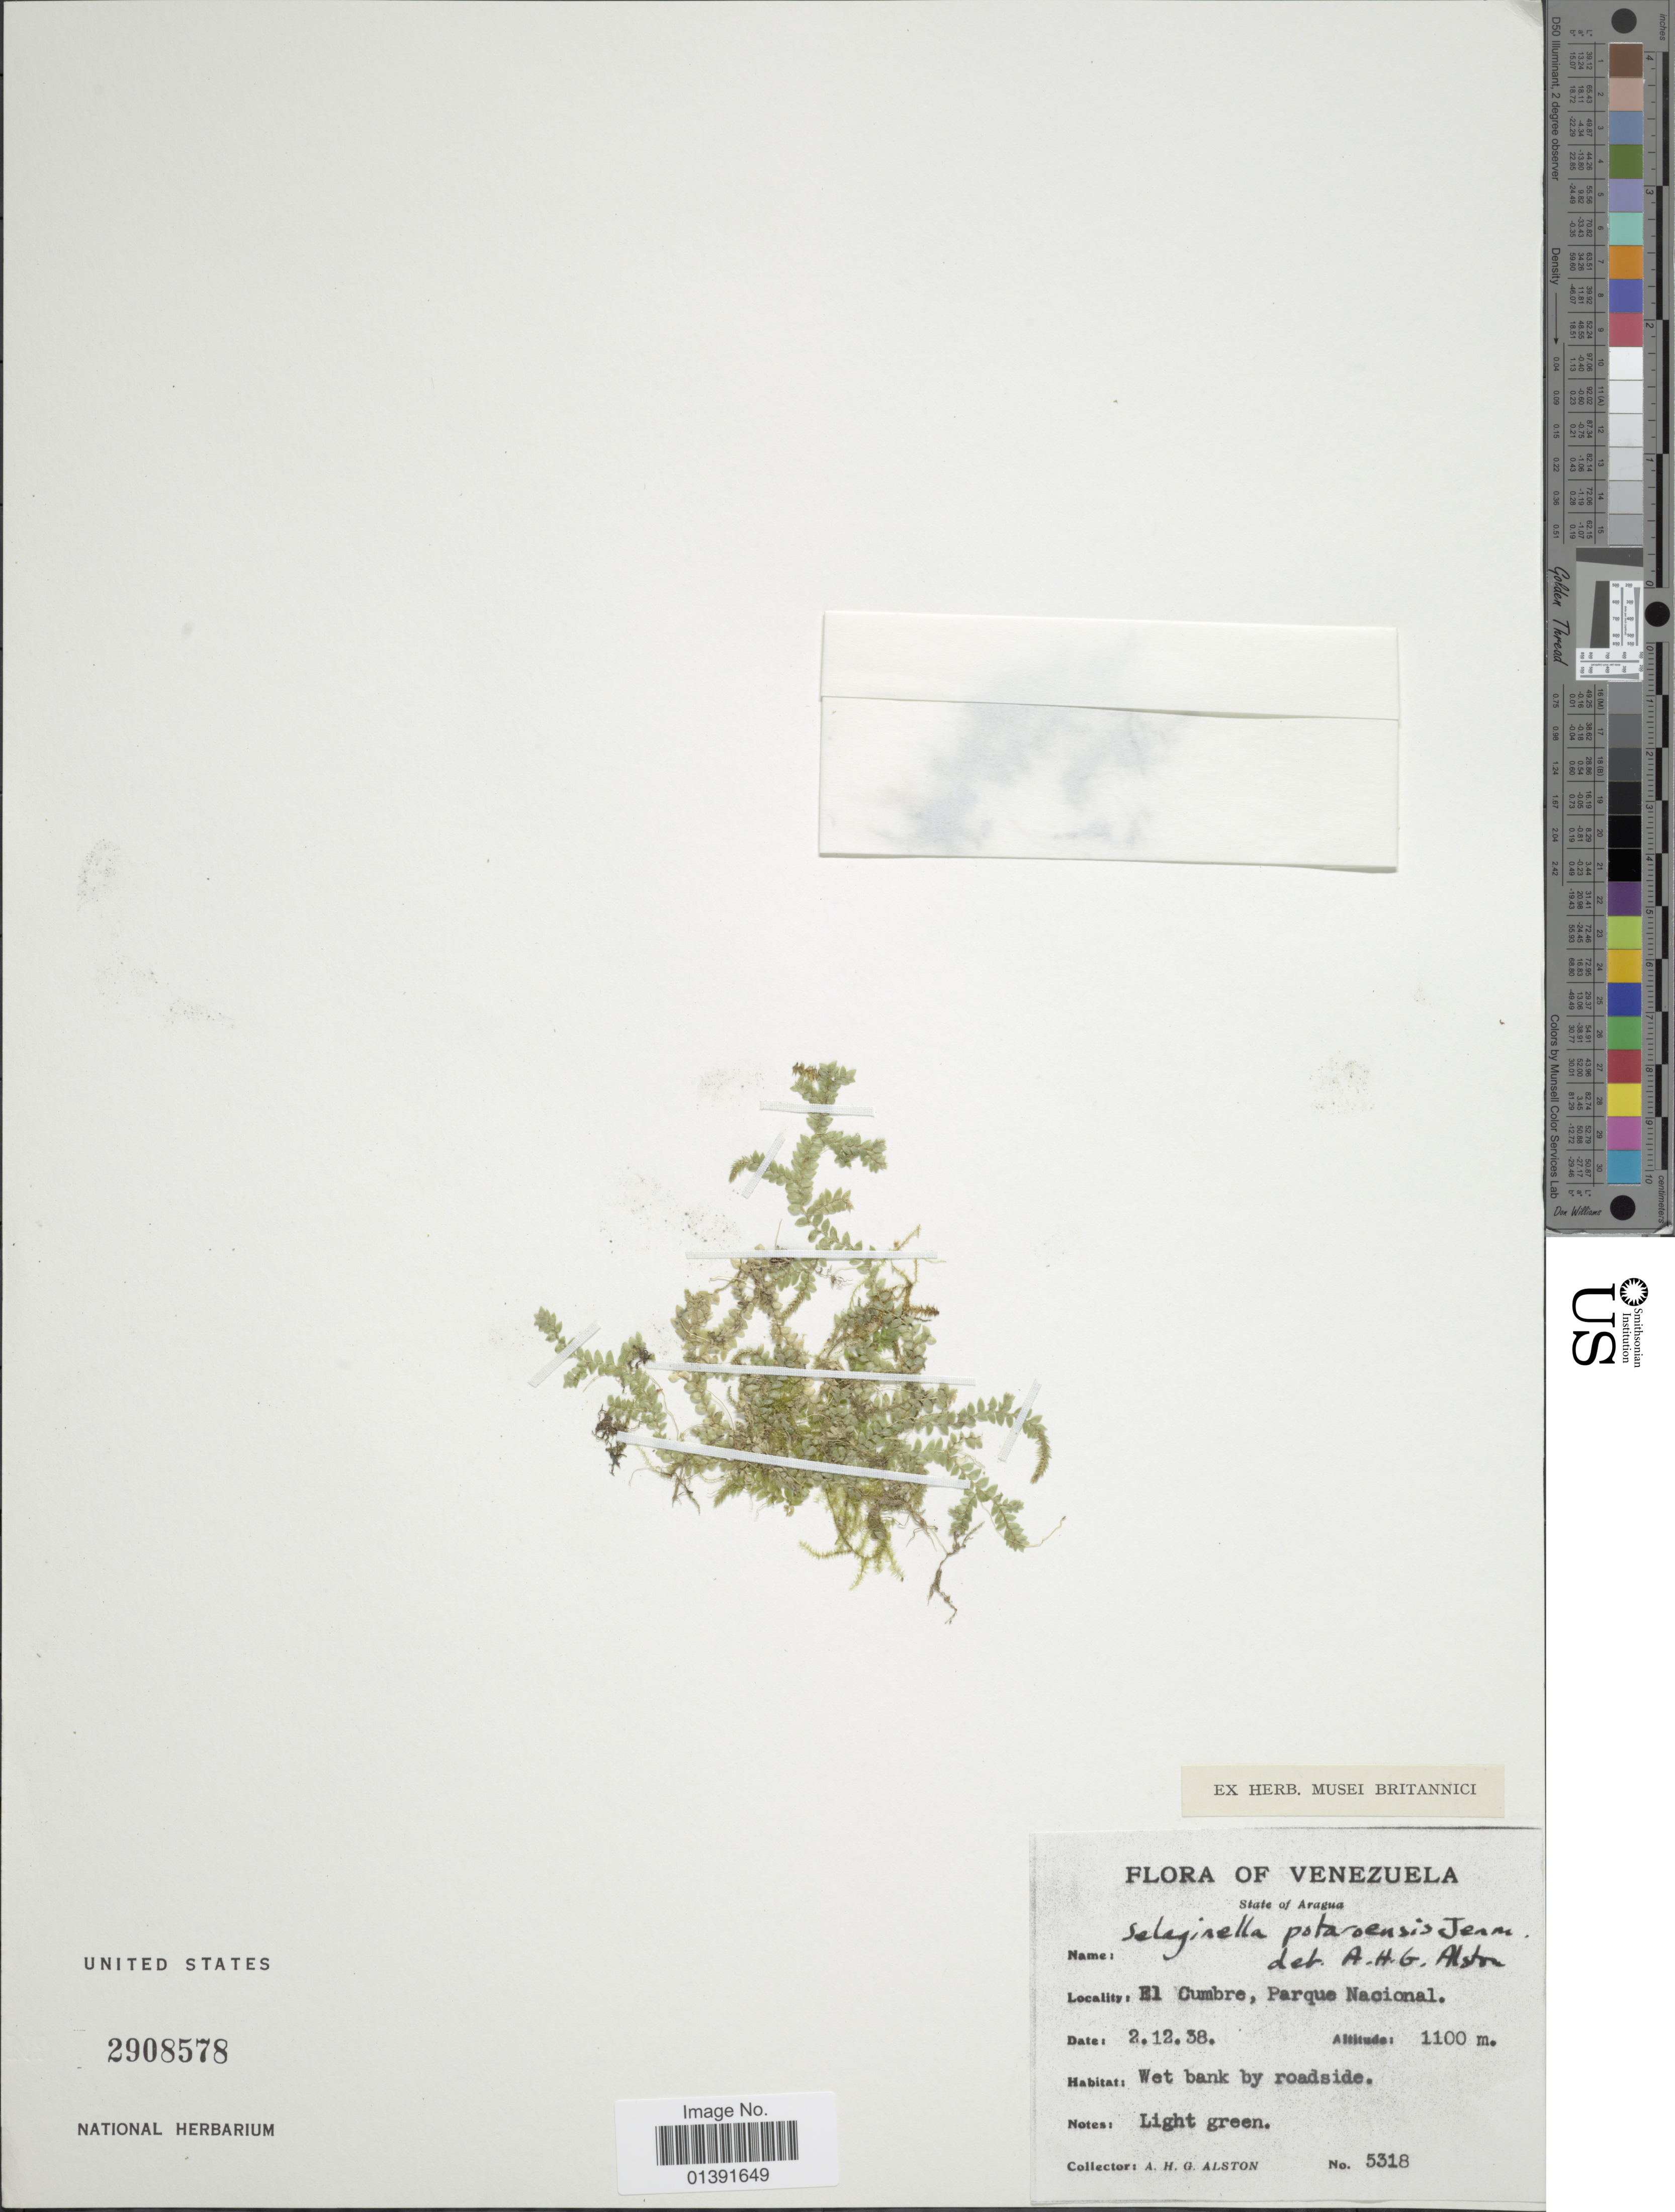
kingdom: Plantae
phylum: Tracheophyta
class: Lycopodiopsida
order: Selaginellales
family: Selaginellaceae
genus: Selaginella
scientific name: Selaginella potaroensis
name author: Jenman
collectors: A. H. Alston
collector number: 5318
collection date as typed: Transcribed d/m/y: 2/12/38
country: Venezuela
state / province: Aragua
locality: El Cumbre, Parque Nacional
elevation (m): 1100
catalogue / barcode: US 2908578